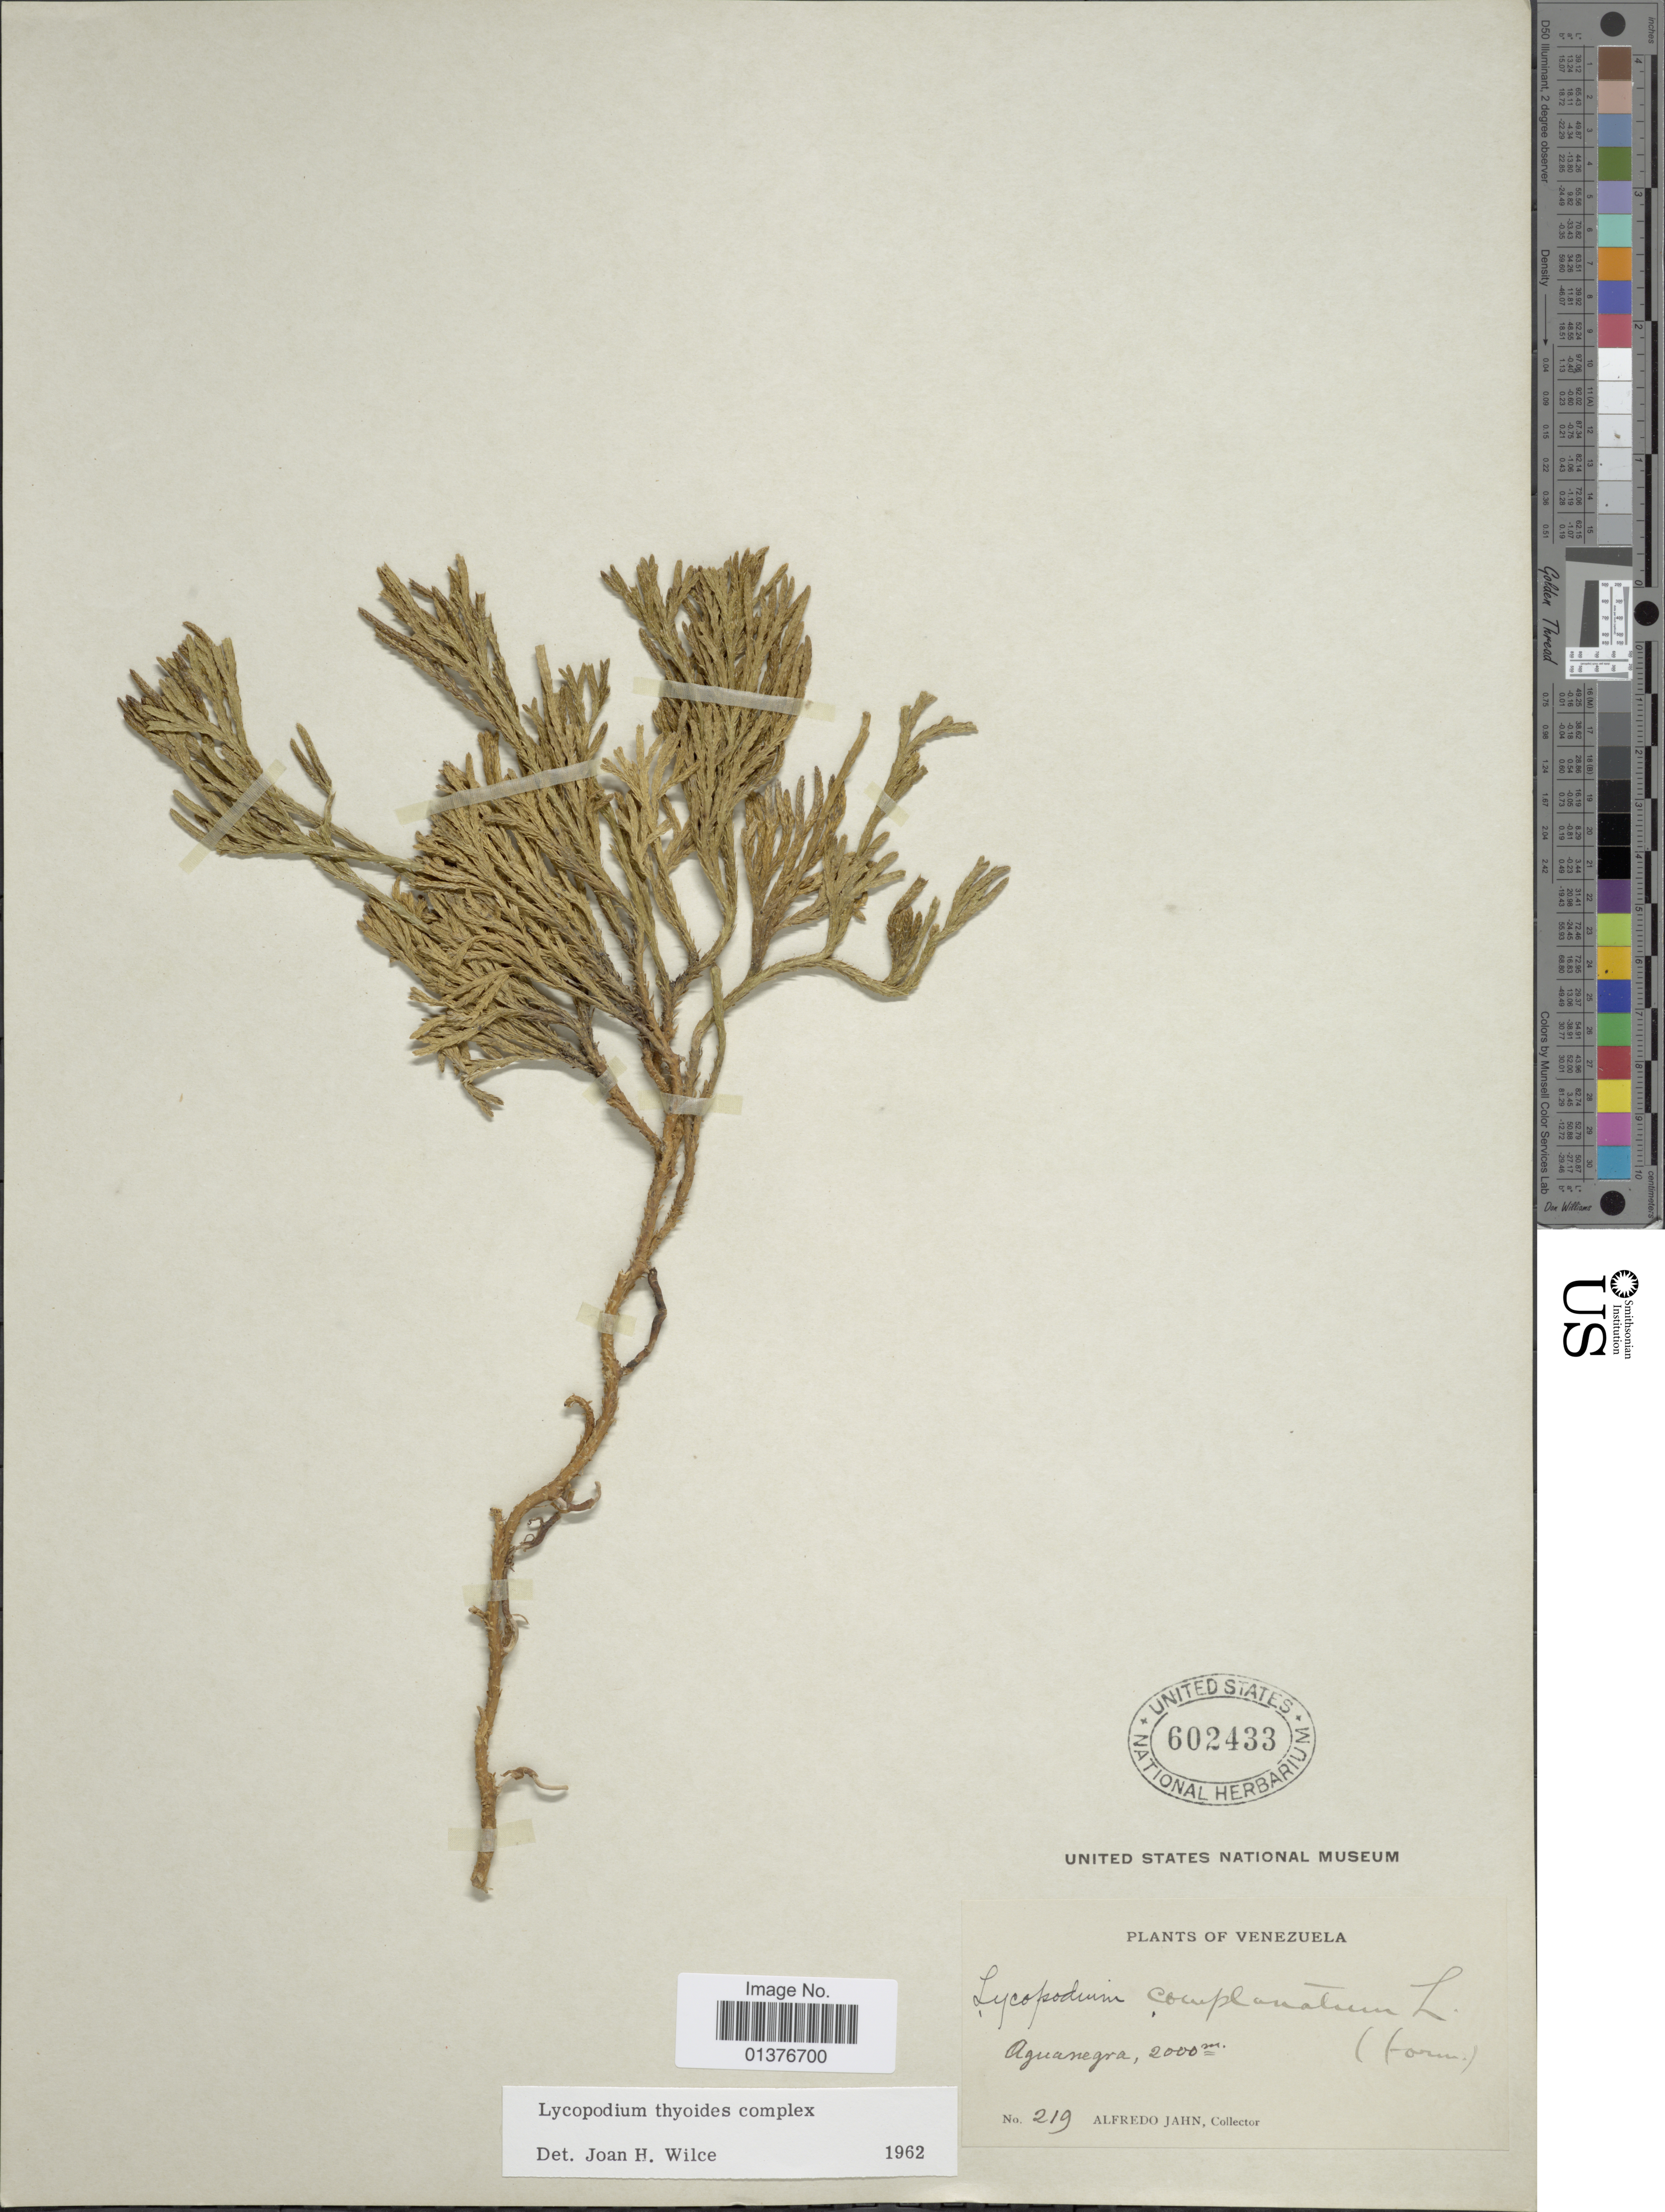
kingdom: Plantae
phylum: Tracheophyta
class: Lycopodiopsida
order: Lycopodiales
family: Lycopodiaceae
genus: Diphasiastrum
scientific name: Diphasiastrum thyoides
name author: (Humb. & Bonpl. ex Willd.) Holub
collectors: A. Jahn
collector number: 219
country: Venezuela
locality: Aguanegra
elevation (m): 2000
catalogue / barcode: US 602433